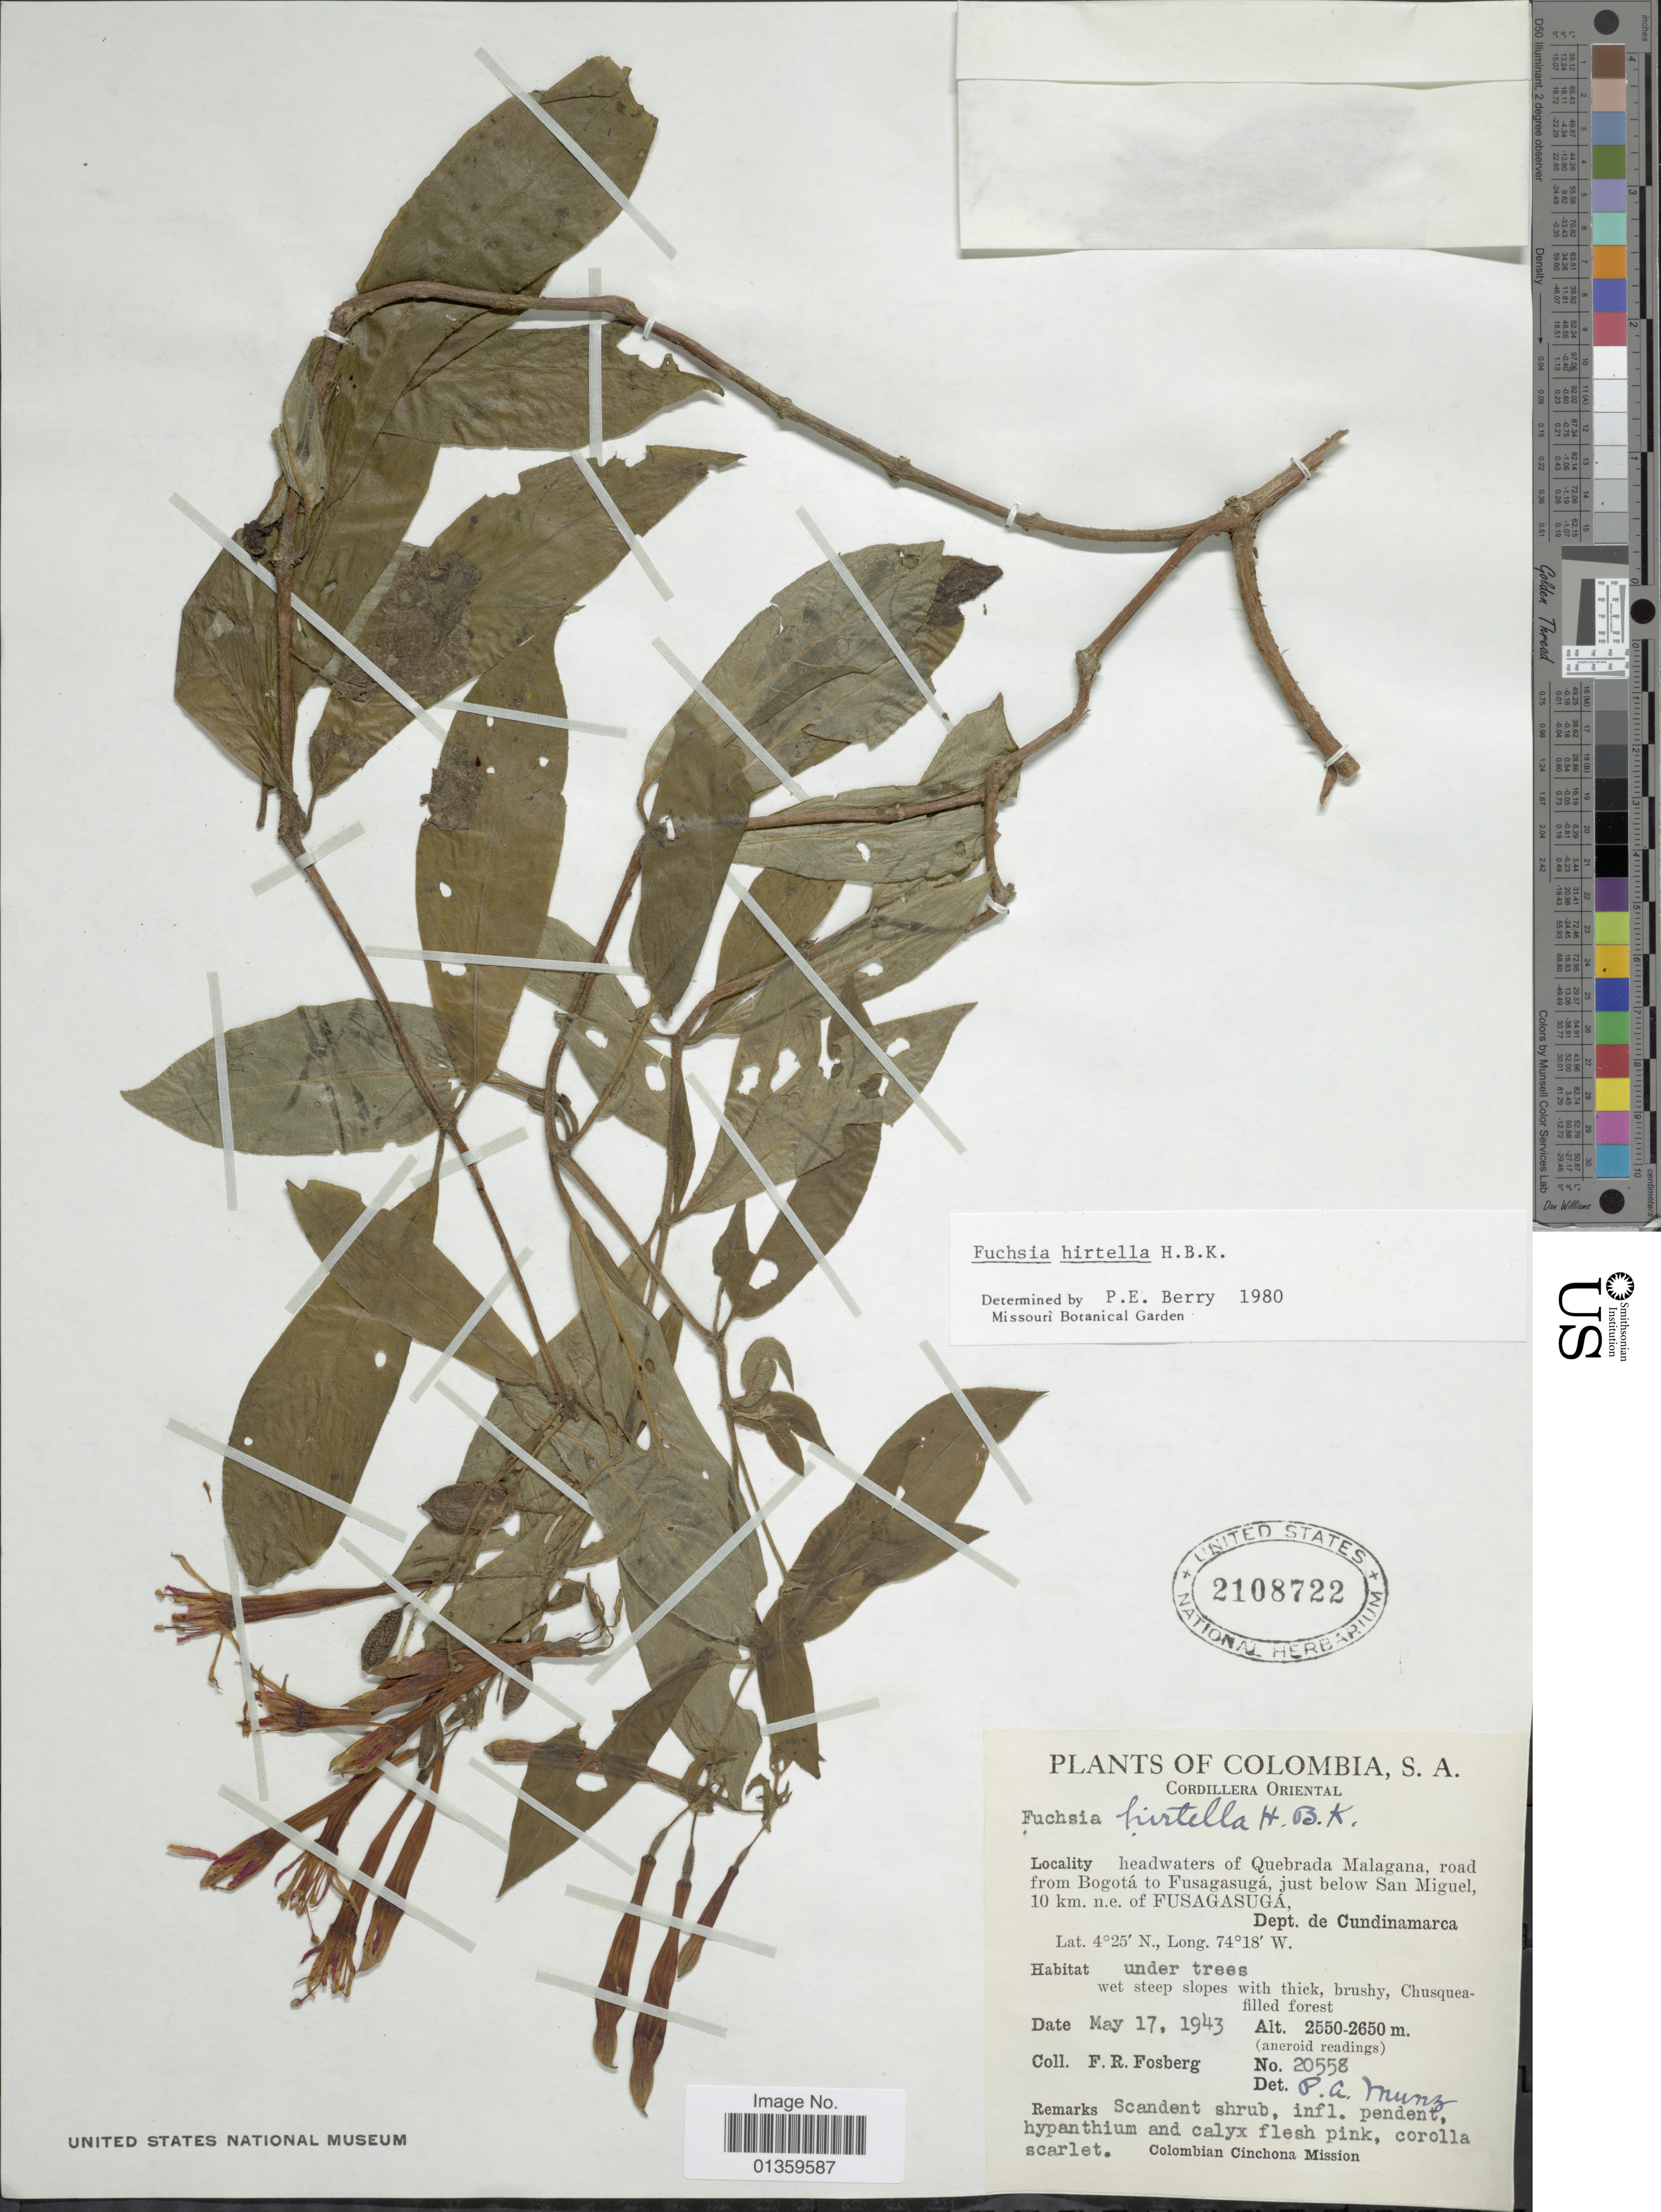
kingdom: Plantae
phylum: Tracheophyta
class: Magnoliopsida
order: Myrtales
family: Onagraceae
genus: Fuchsia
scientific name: Fuchsia hirtella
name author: Kunth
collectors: F. R. Fosberg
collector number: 20558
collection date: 1943-05-17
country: Colombia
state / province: Cundinamarca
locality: Cordillera Oriental, headwaters of Quebrada Malagana, road from Bogotá to Fusagasugá, just below San Miguel, 10 km. n.e. of Fusagasuga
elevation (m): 2550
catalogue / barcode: US 2108722